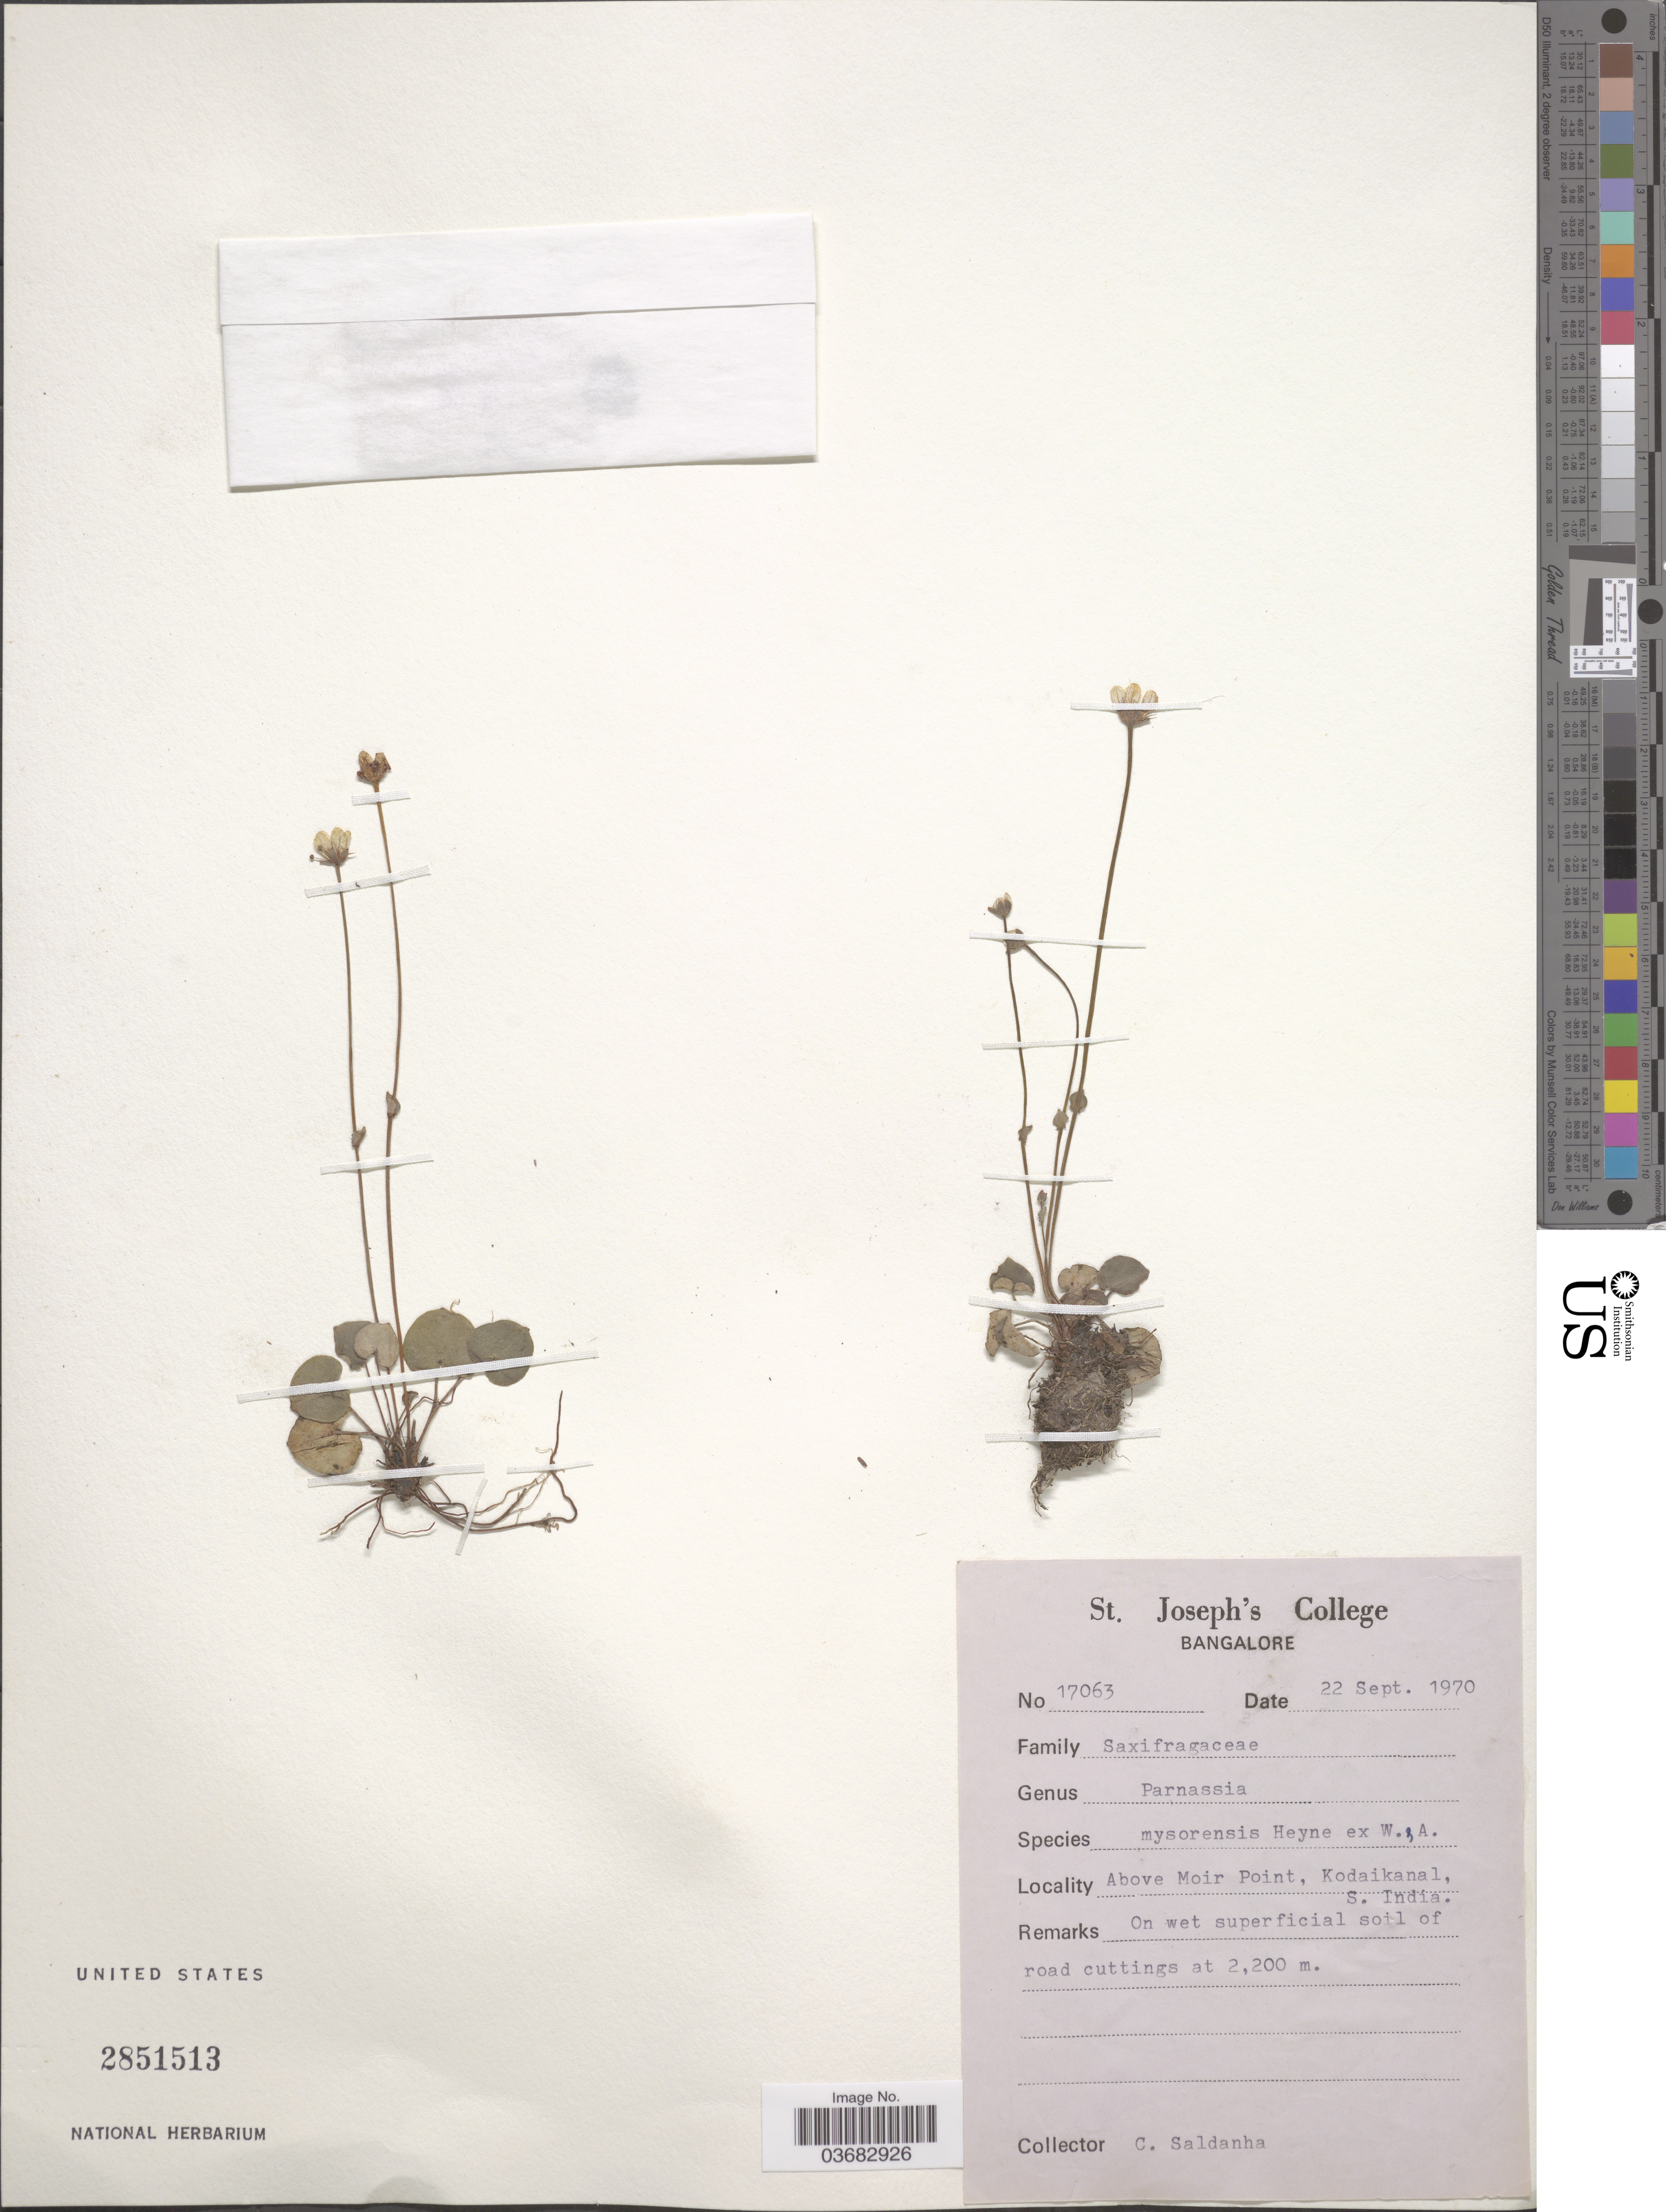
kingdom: Plantae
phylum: Tracheophyta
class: Magnoliopsida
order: Celastrales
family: Parnassiaceae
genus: Parnassia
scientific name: Parnassia wightiana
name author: Wall. ex Wight & Arn.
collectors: C. Saldanha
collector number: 17063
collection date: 1970-09-22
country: India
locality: Above Moir Point, Kodaikanal, S. India. On wet superficial soil of road cuttings.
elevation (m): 2200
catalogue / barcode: US 2851513